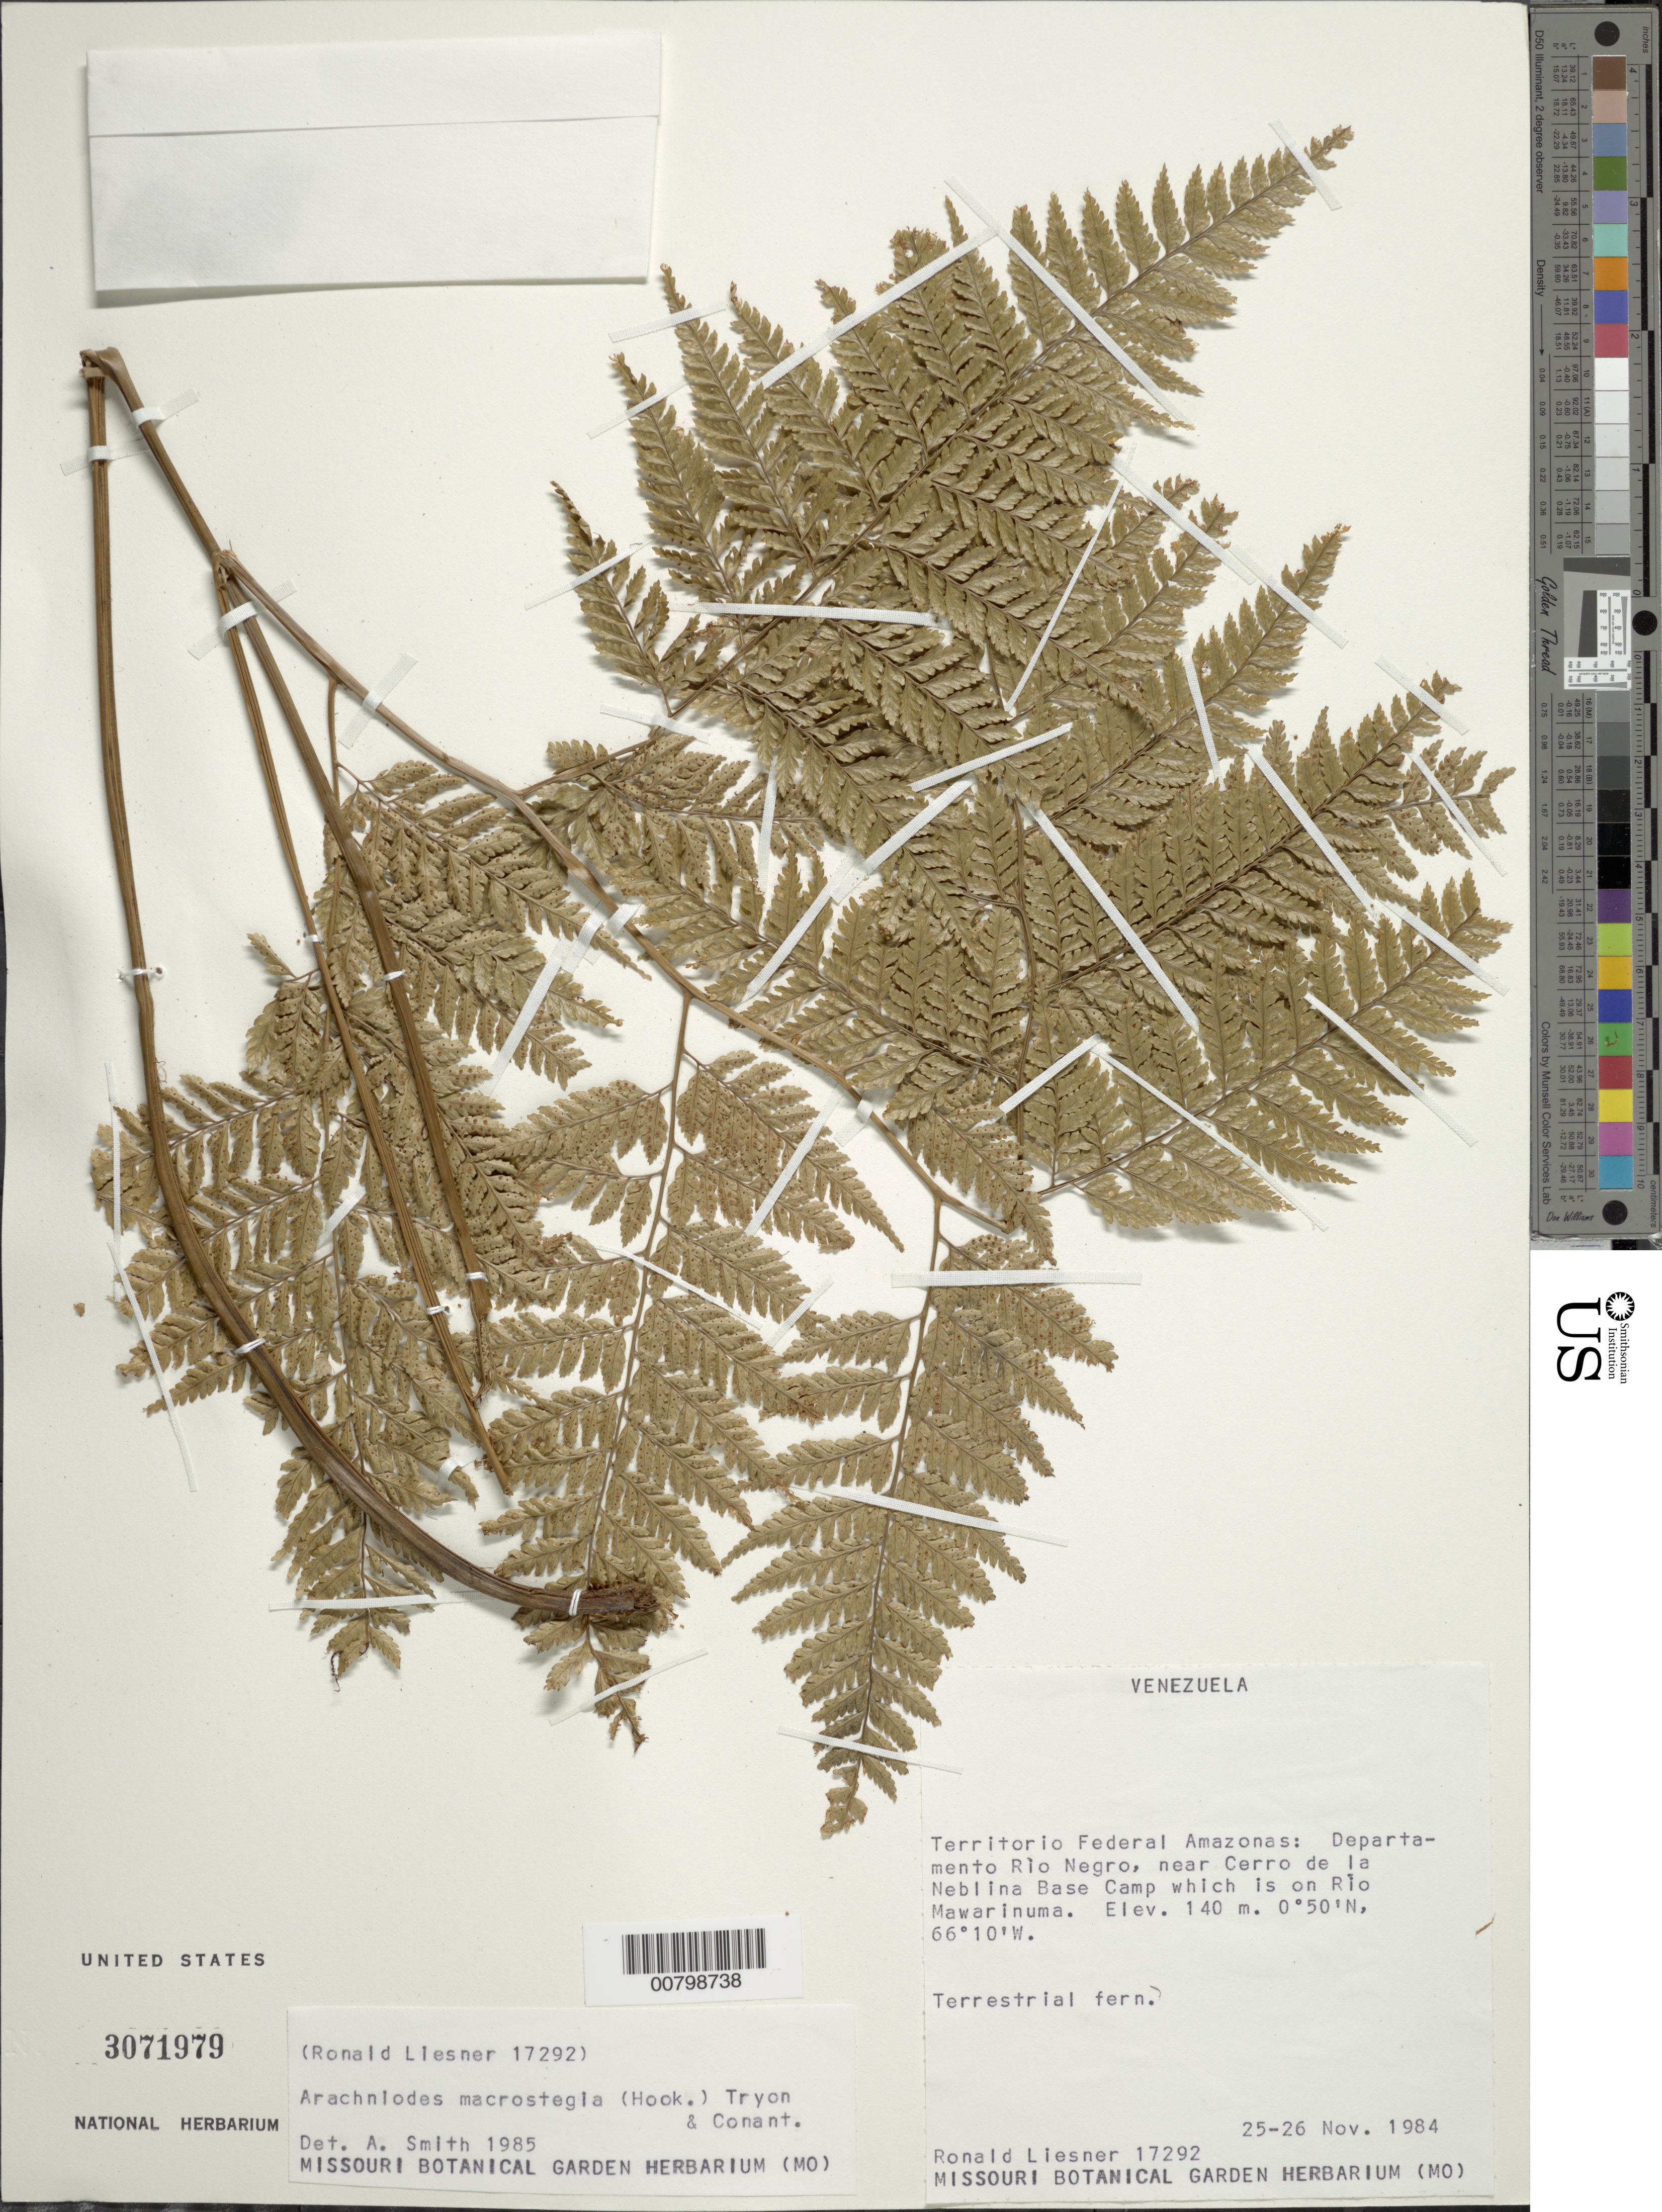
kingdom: Plantae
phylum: Tracheophyta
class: Polypodiopsida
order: Polypodiales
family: Dryopteridaceae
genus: Arachniodes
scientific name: Arachniodes macrostegia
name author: (Hook.) Proctor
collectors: R. L. Liesner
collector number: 17292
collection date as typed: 25-Nov-84 to 26-Nov-84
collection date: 1984-11-25/1984-11-26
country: Venezuela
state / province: Amazonas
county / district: Río Negro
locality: Cerro de La Neblina Base Camp, close to, on Río Mawarinuma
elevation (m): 140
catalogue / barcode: US 3071979